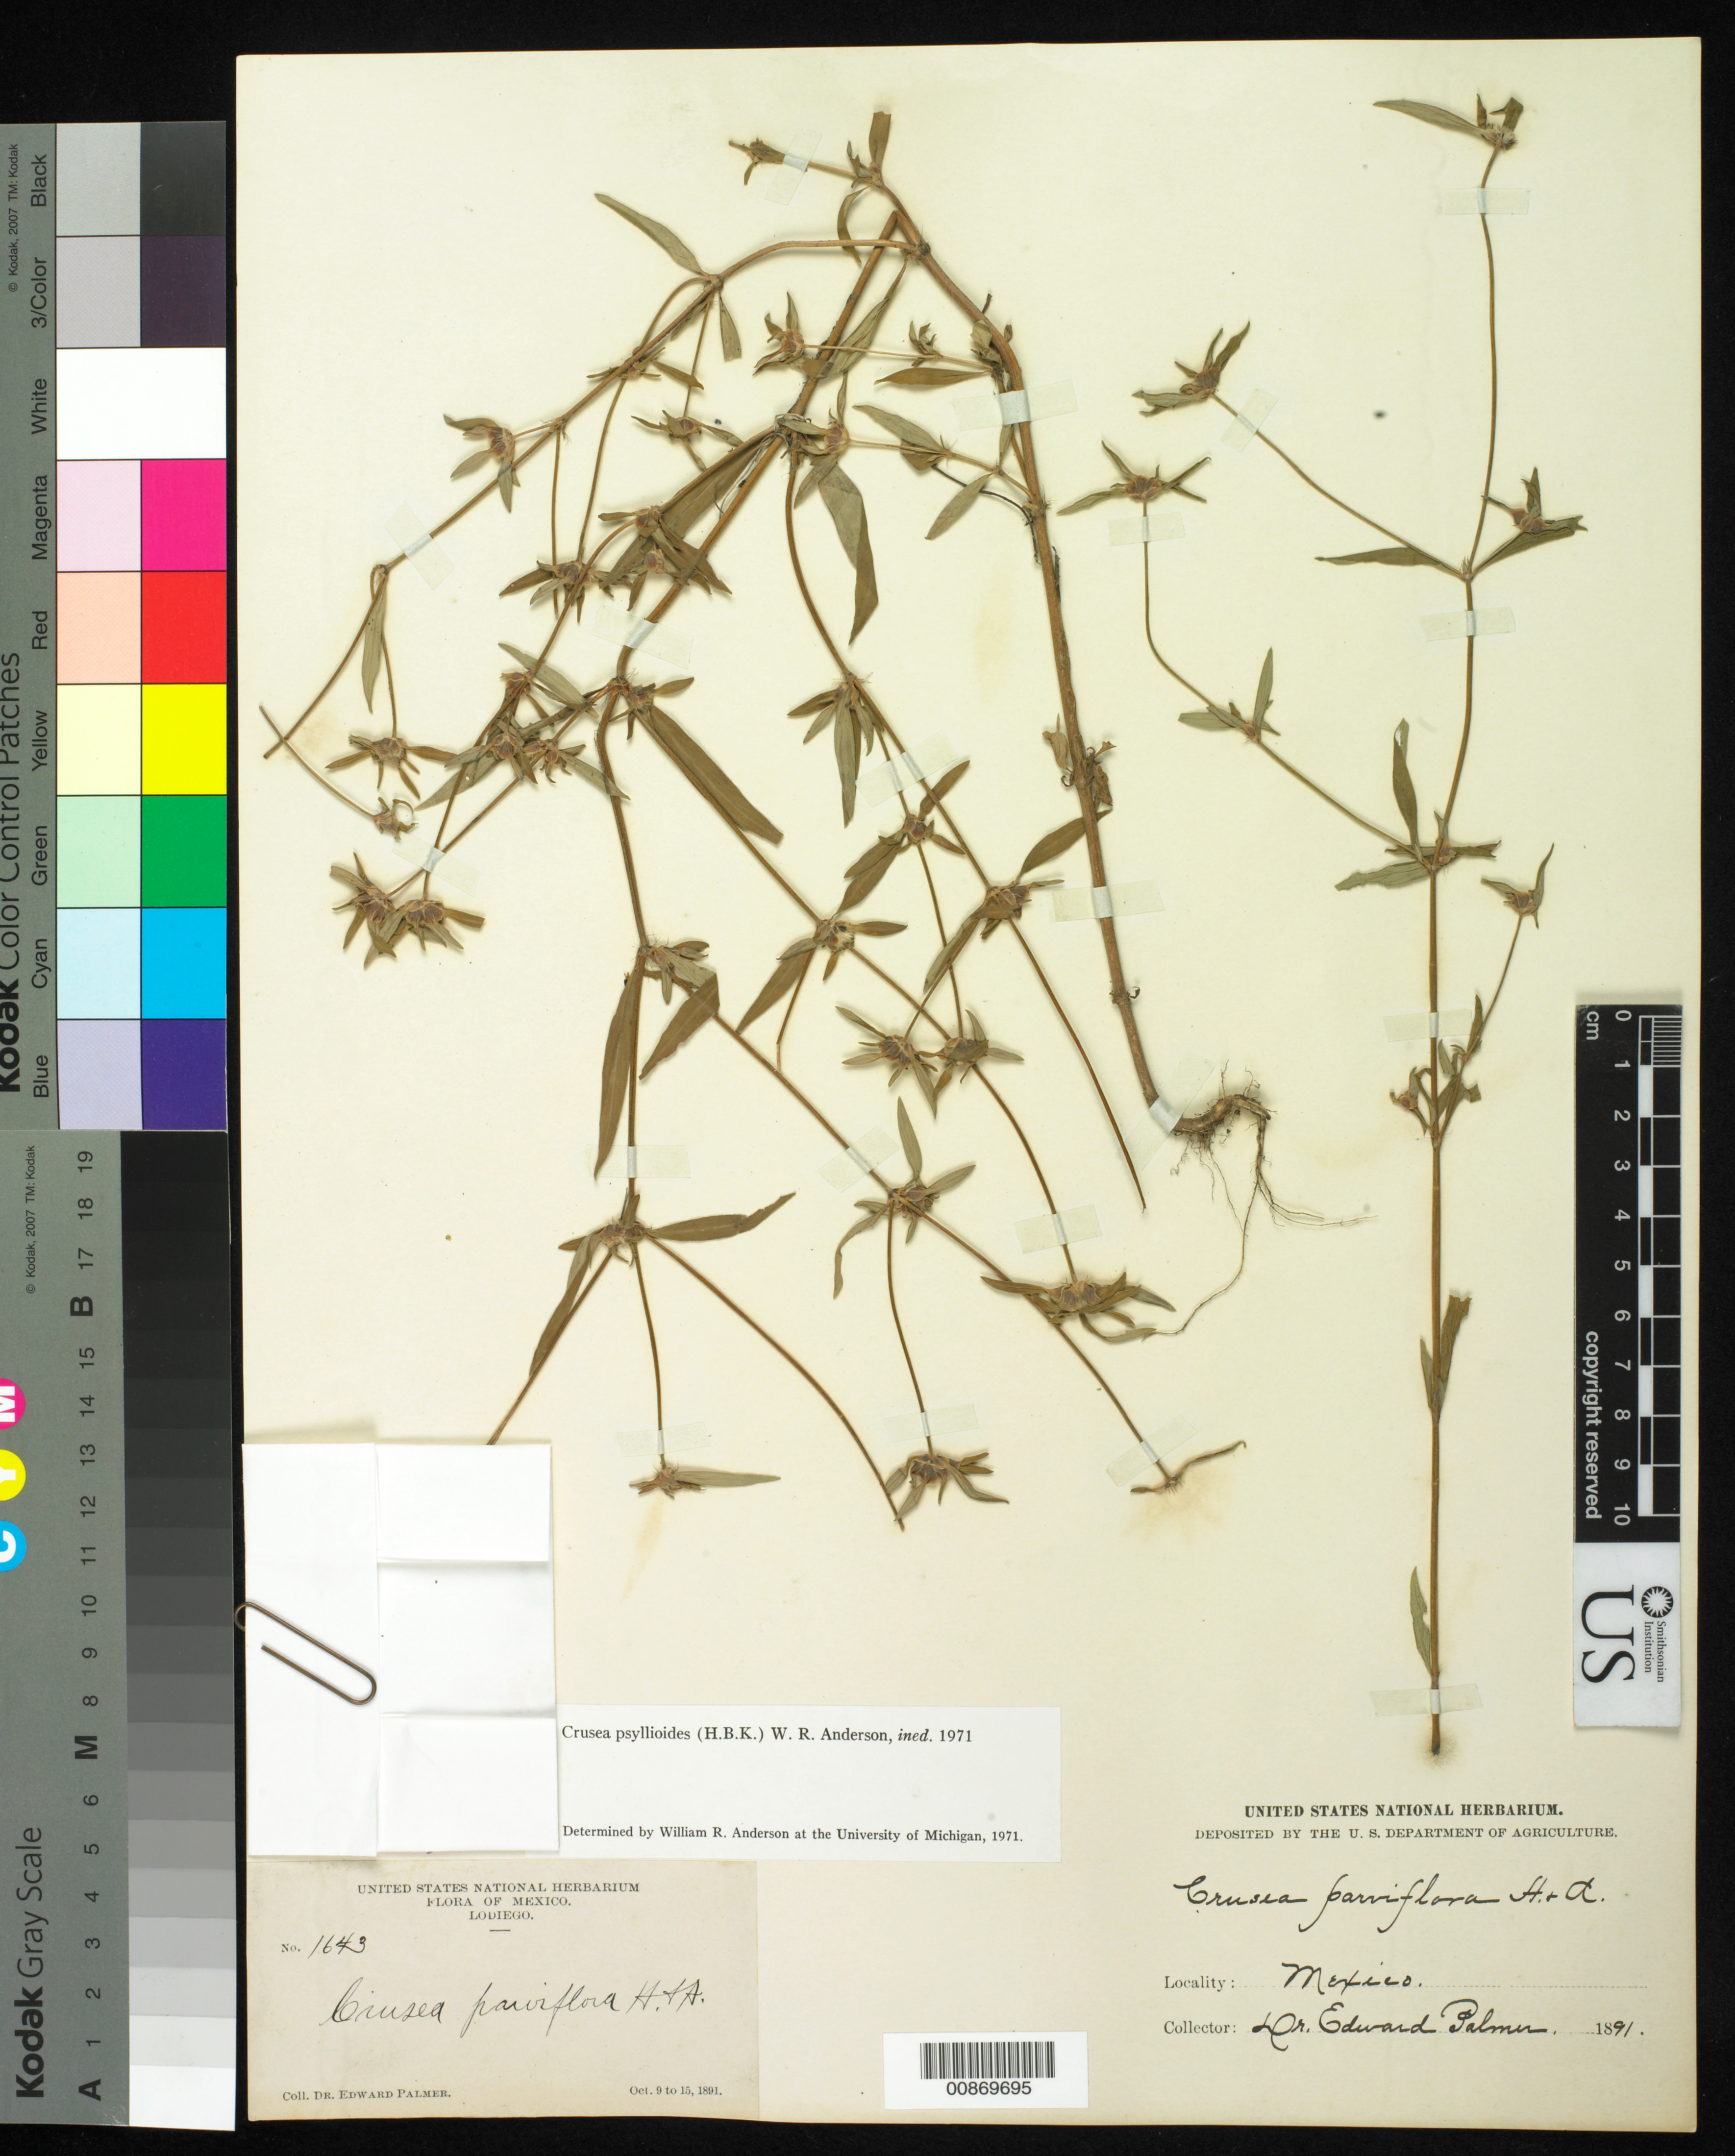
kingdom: Plantae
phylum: Tracheophyta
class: Magnoliopsida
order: Gentianales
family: Rubiaceae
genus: Crusea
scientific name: Crusea psyllioides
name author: (Kunth) W.R. Anderson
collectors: E. Palmer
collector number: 1643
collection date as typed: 09 Oct 1891 to 15 Oct 1891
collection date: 1891-10-09/1891-10-15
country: Mexico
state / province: Sinaloa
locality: Lodiego, Sinaloa.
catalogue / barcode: US 305629